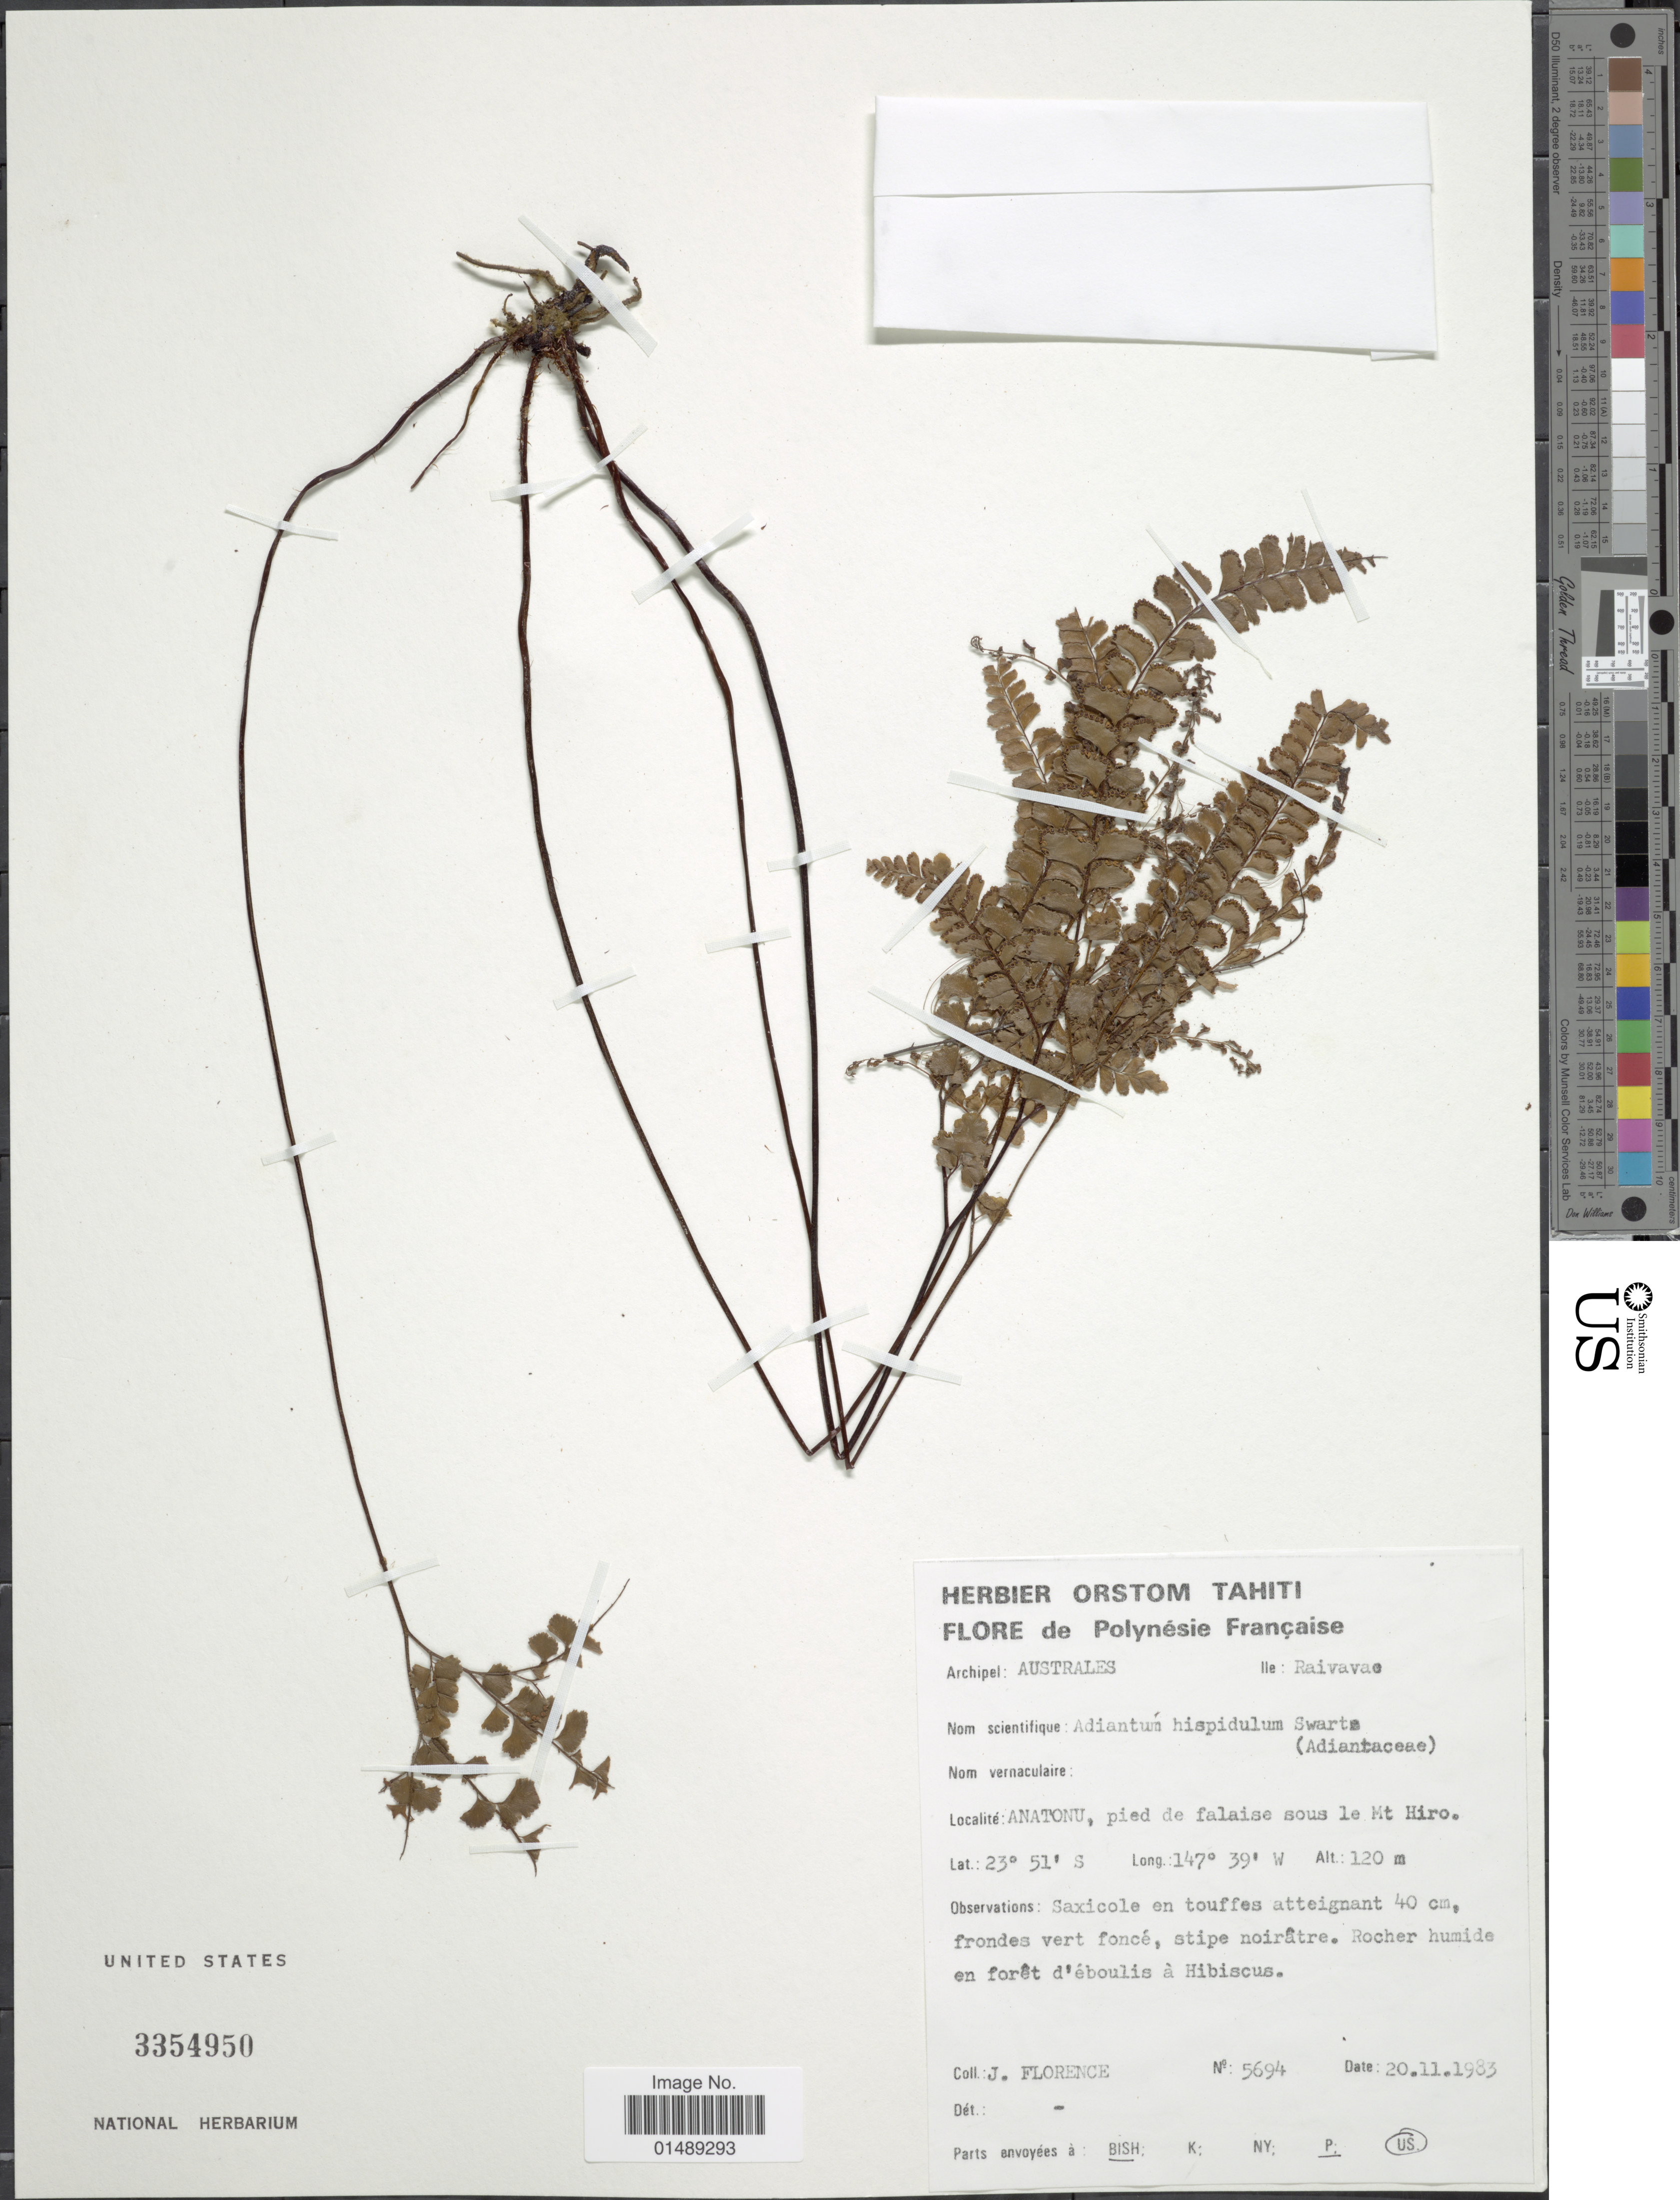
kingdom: Plantae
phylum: Tracheophyta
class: Polypodiopsida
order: Polypodiales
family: Pteridaceae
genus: Adiantum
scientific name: Adiantum hispidulum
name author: Sw.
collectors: J. Florence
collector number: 5694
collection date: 1983-11-20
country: French Polynesia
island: Raivavae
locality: Archipel: Australes. Ile: Raivavae, Anatonu, pied de falaise sous le Mt Hiro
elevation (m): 120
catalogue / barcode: US 3354950